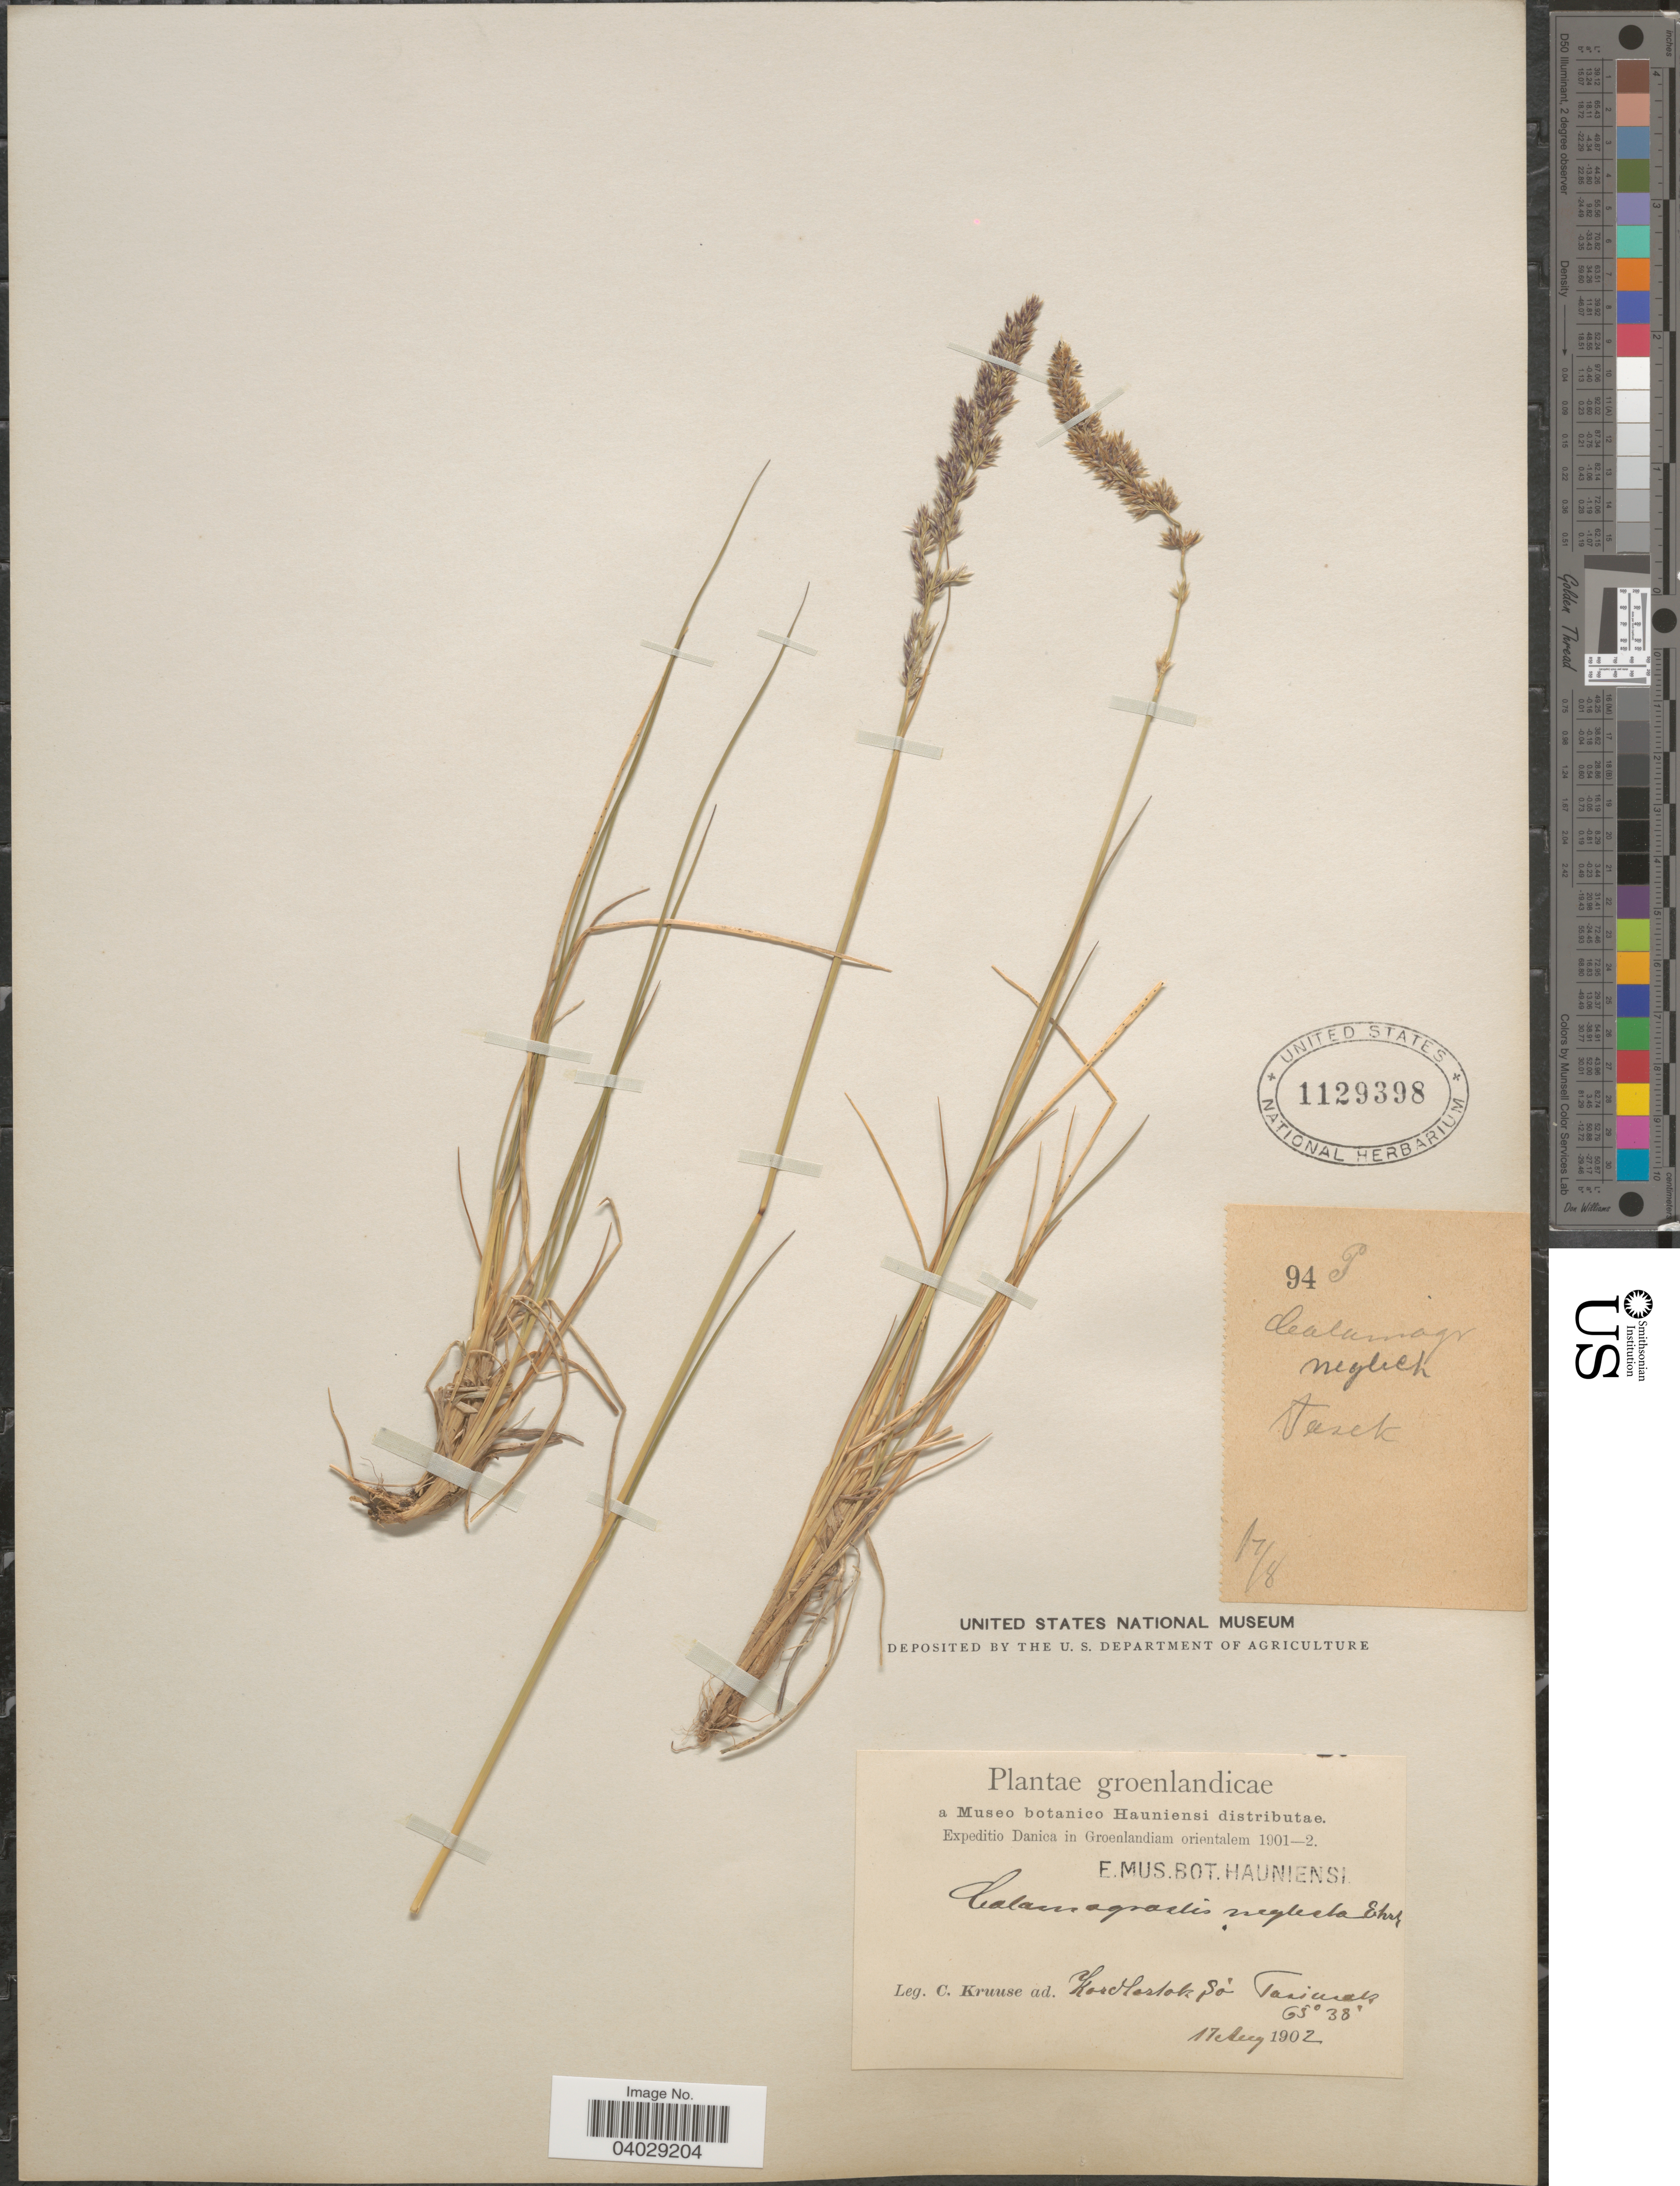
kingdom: Plantae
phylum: Tracheophyta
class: Liliopsida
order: Poales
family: Poaceae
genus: Calamagrostis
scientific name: Calamagrostis neglecta (Ehrh.) Gaertner et al.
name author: (Ehrhart) G. Gaertn. et al.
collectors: C. Kruuse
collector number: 94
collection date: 1902-08-17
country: Greenland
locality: Groenlandicae. Ad Kordlortok So Tasiusak.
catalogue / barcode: US 1129398